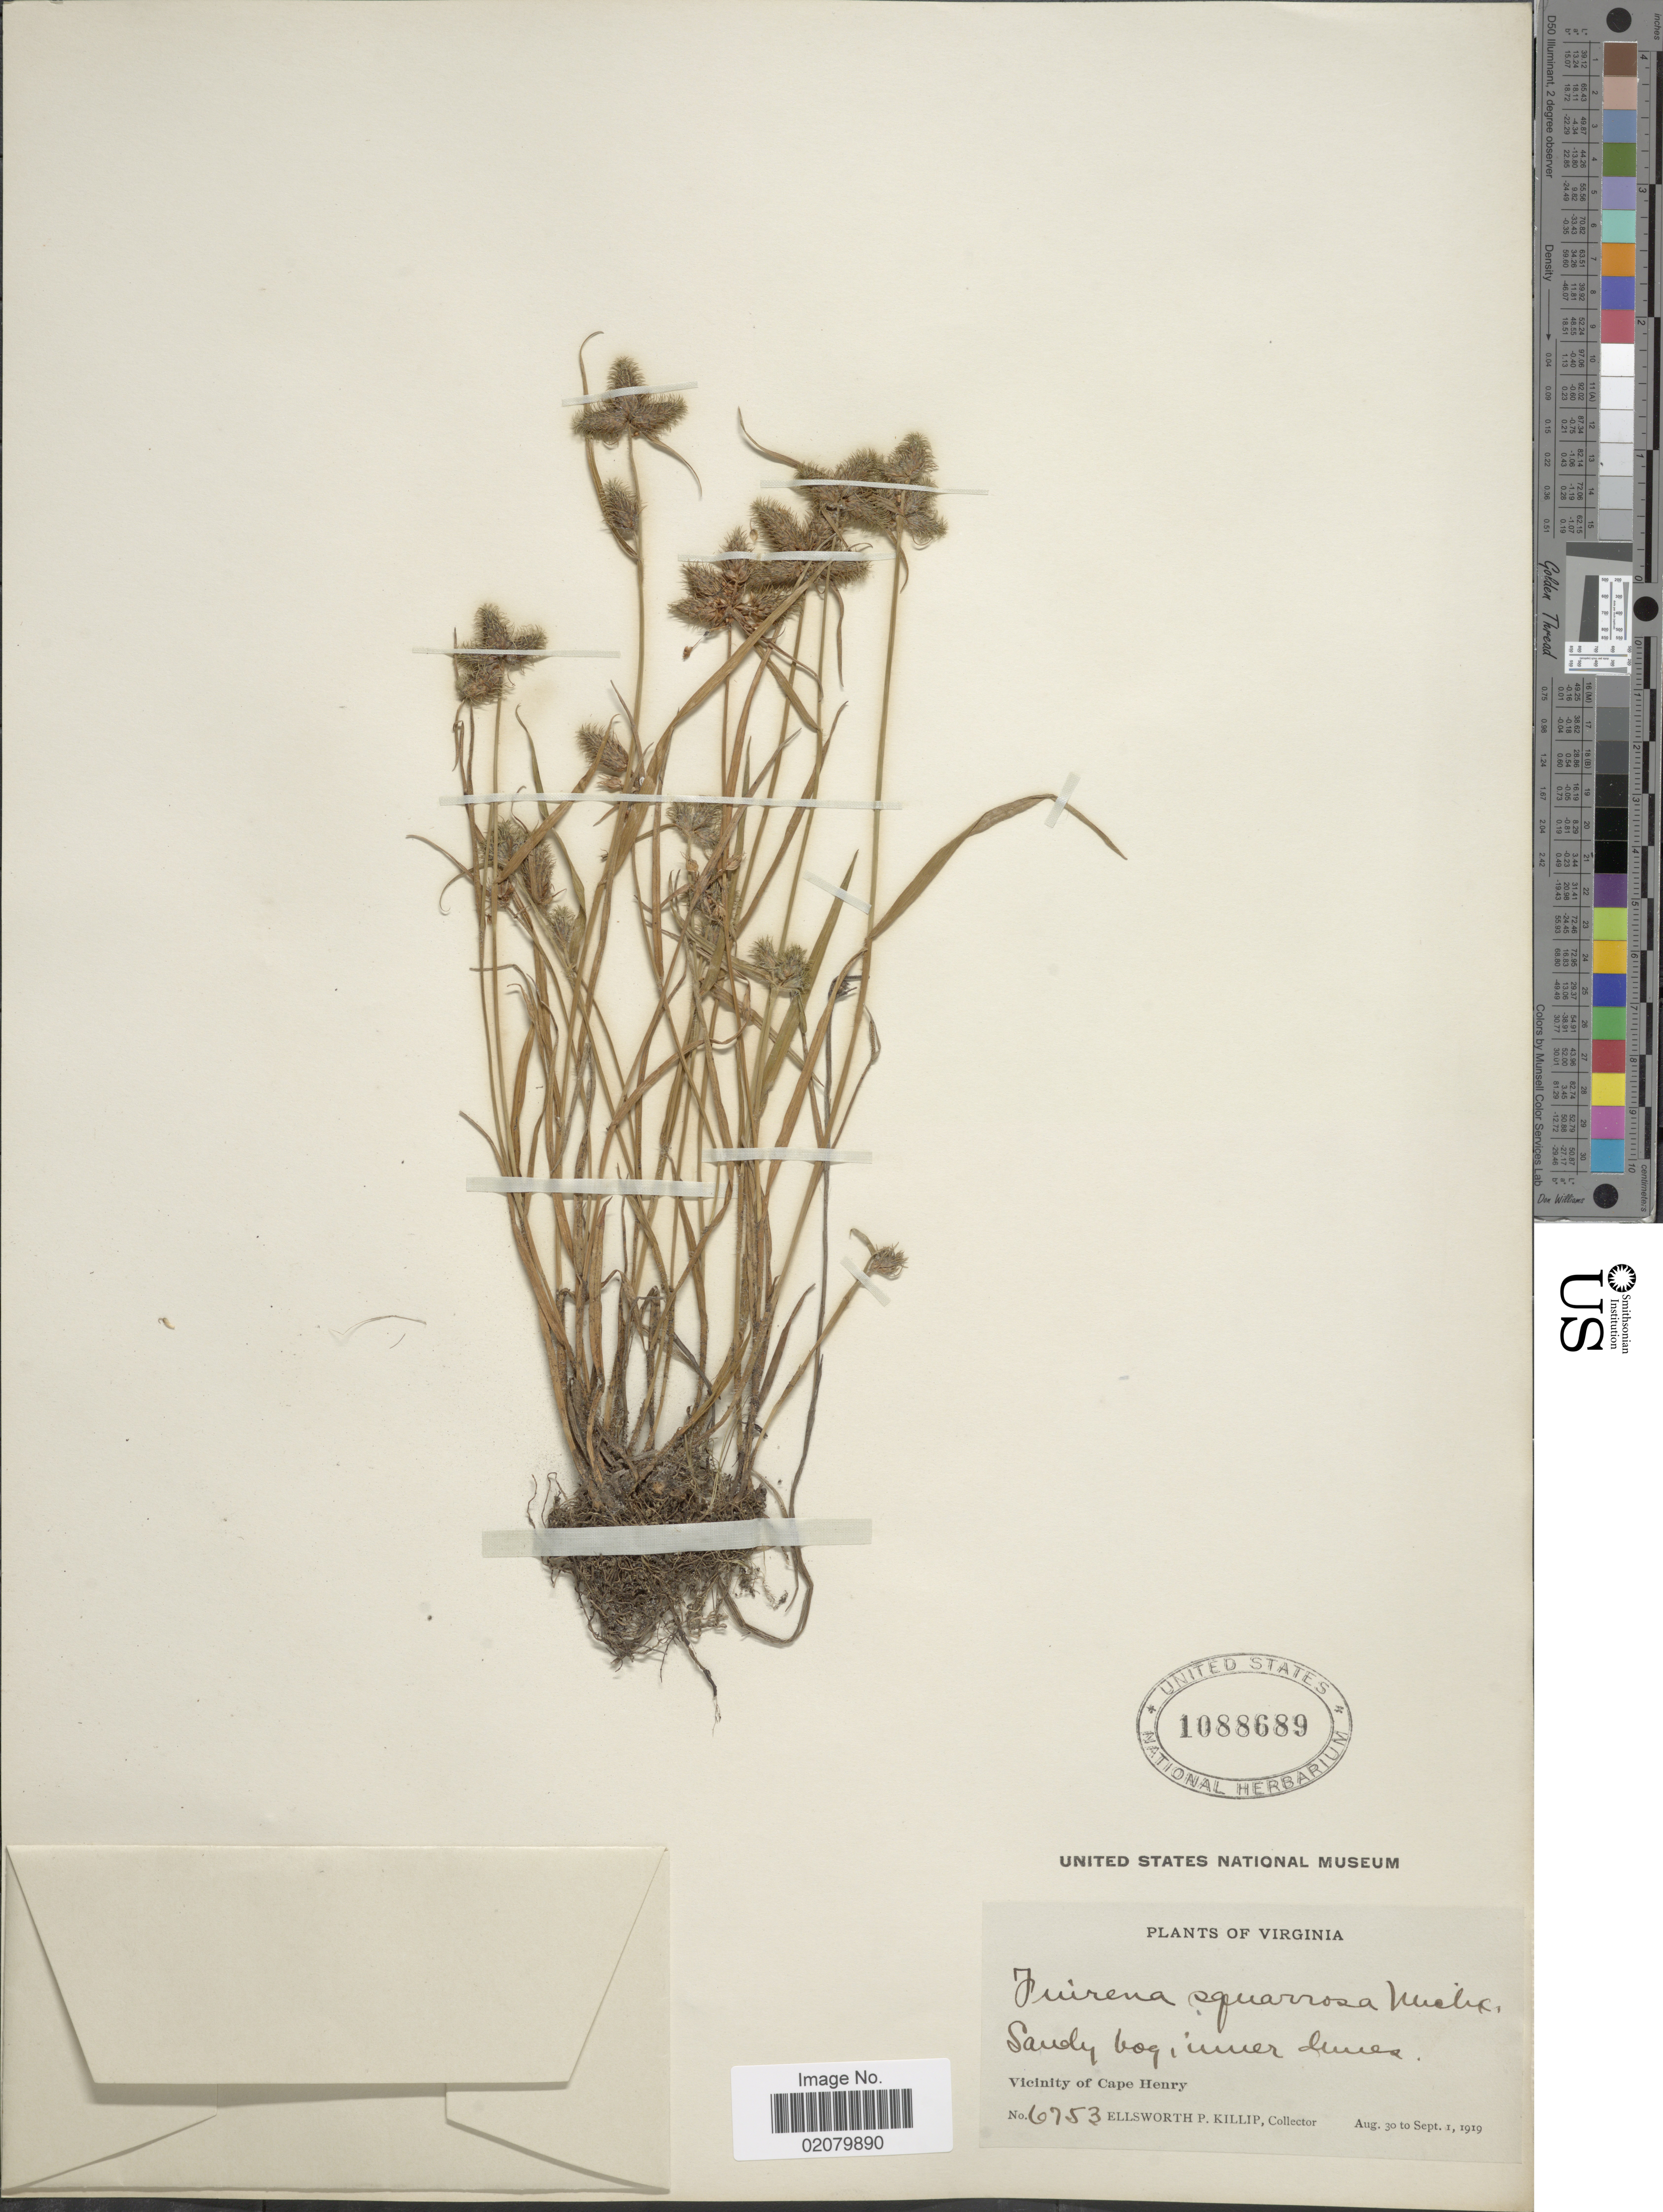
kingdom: Plantae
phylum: Tracheophyta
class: Liliopsida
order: Poales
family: Cyperaceae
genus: Fuirena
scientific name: Fuirena squarrosa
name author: Michx.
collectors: E. P. Killip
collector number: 6753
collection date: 1919-08-30/1919-09-01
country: United States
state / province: Virginia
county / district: City of Virginia Beach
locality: Vicinity of Cape Henry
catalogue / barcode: US 1088689